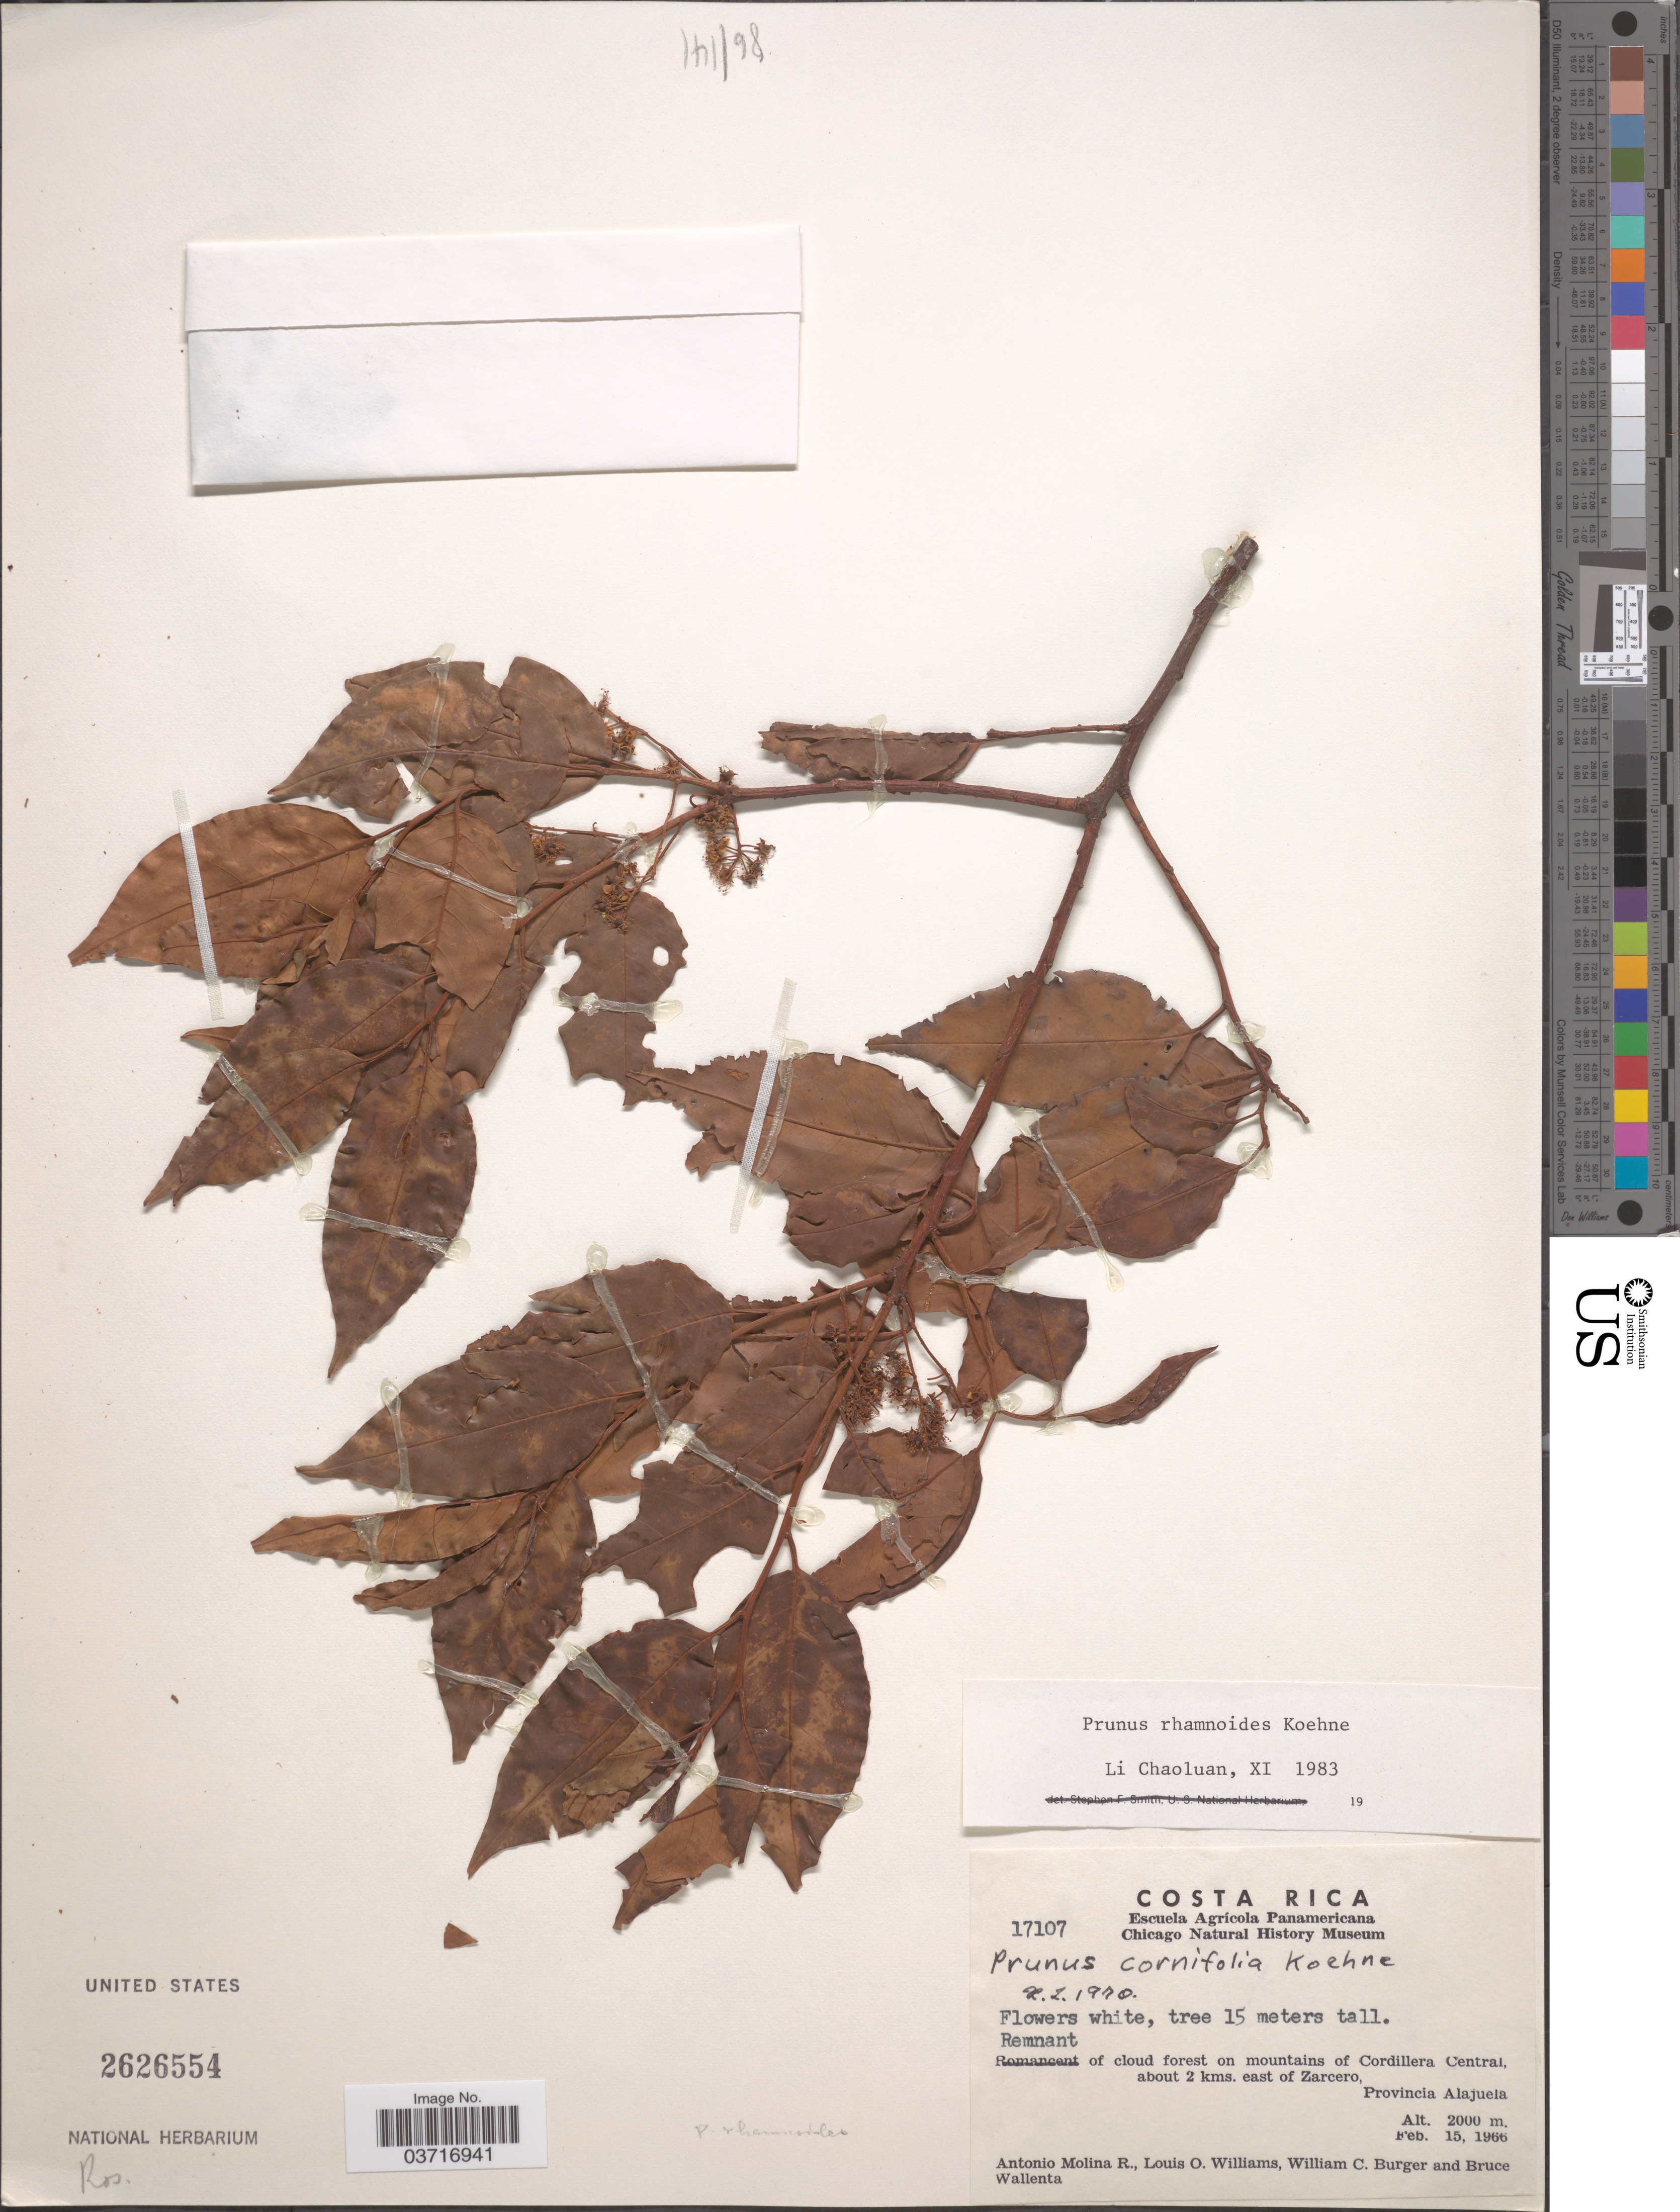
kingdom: Plantae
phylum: Tracheophyta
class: Magnoliopsida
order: Rosales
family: Rosaceae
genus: Prunus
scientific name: Prunus rhamnoides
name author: Koehne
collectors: A. Molina R., L. O. Williams, W. Burger & B. Wallenta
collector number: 17107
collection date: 1966-02-15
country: Costa Rica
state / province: Alajuela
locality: On mountains of Cordillera Central, about 2 kms. east of Zarcero.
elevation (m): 2000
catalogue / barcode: US 2626554